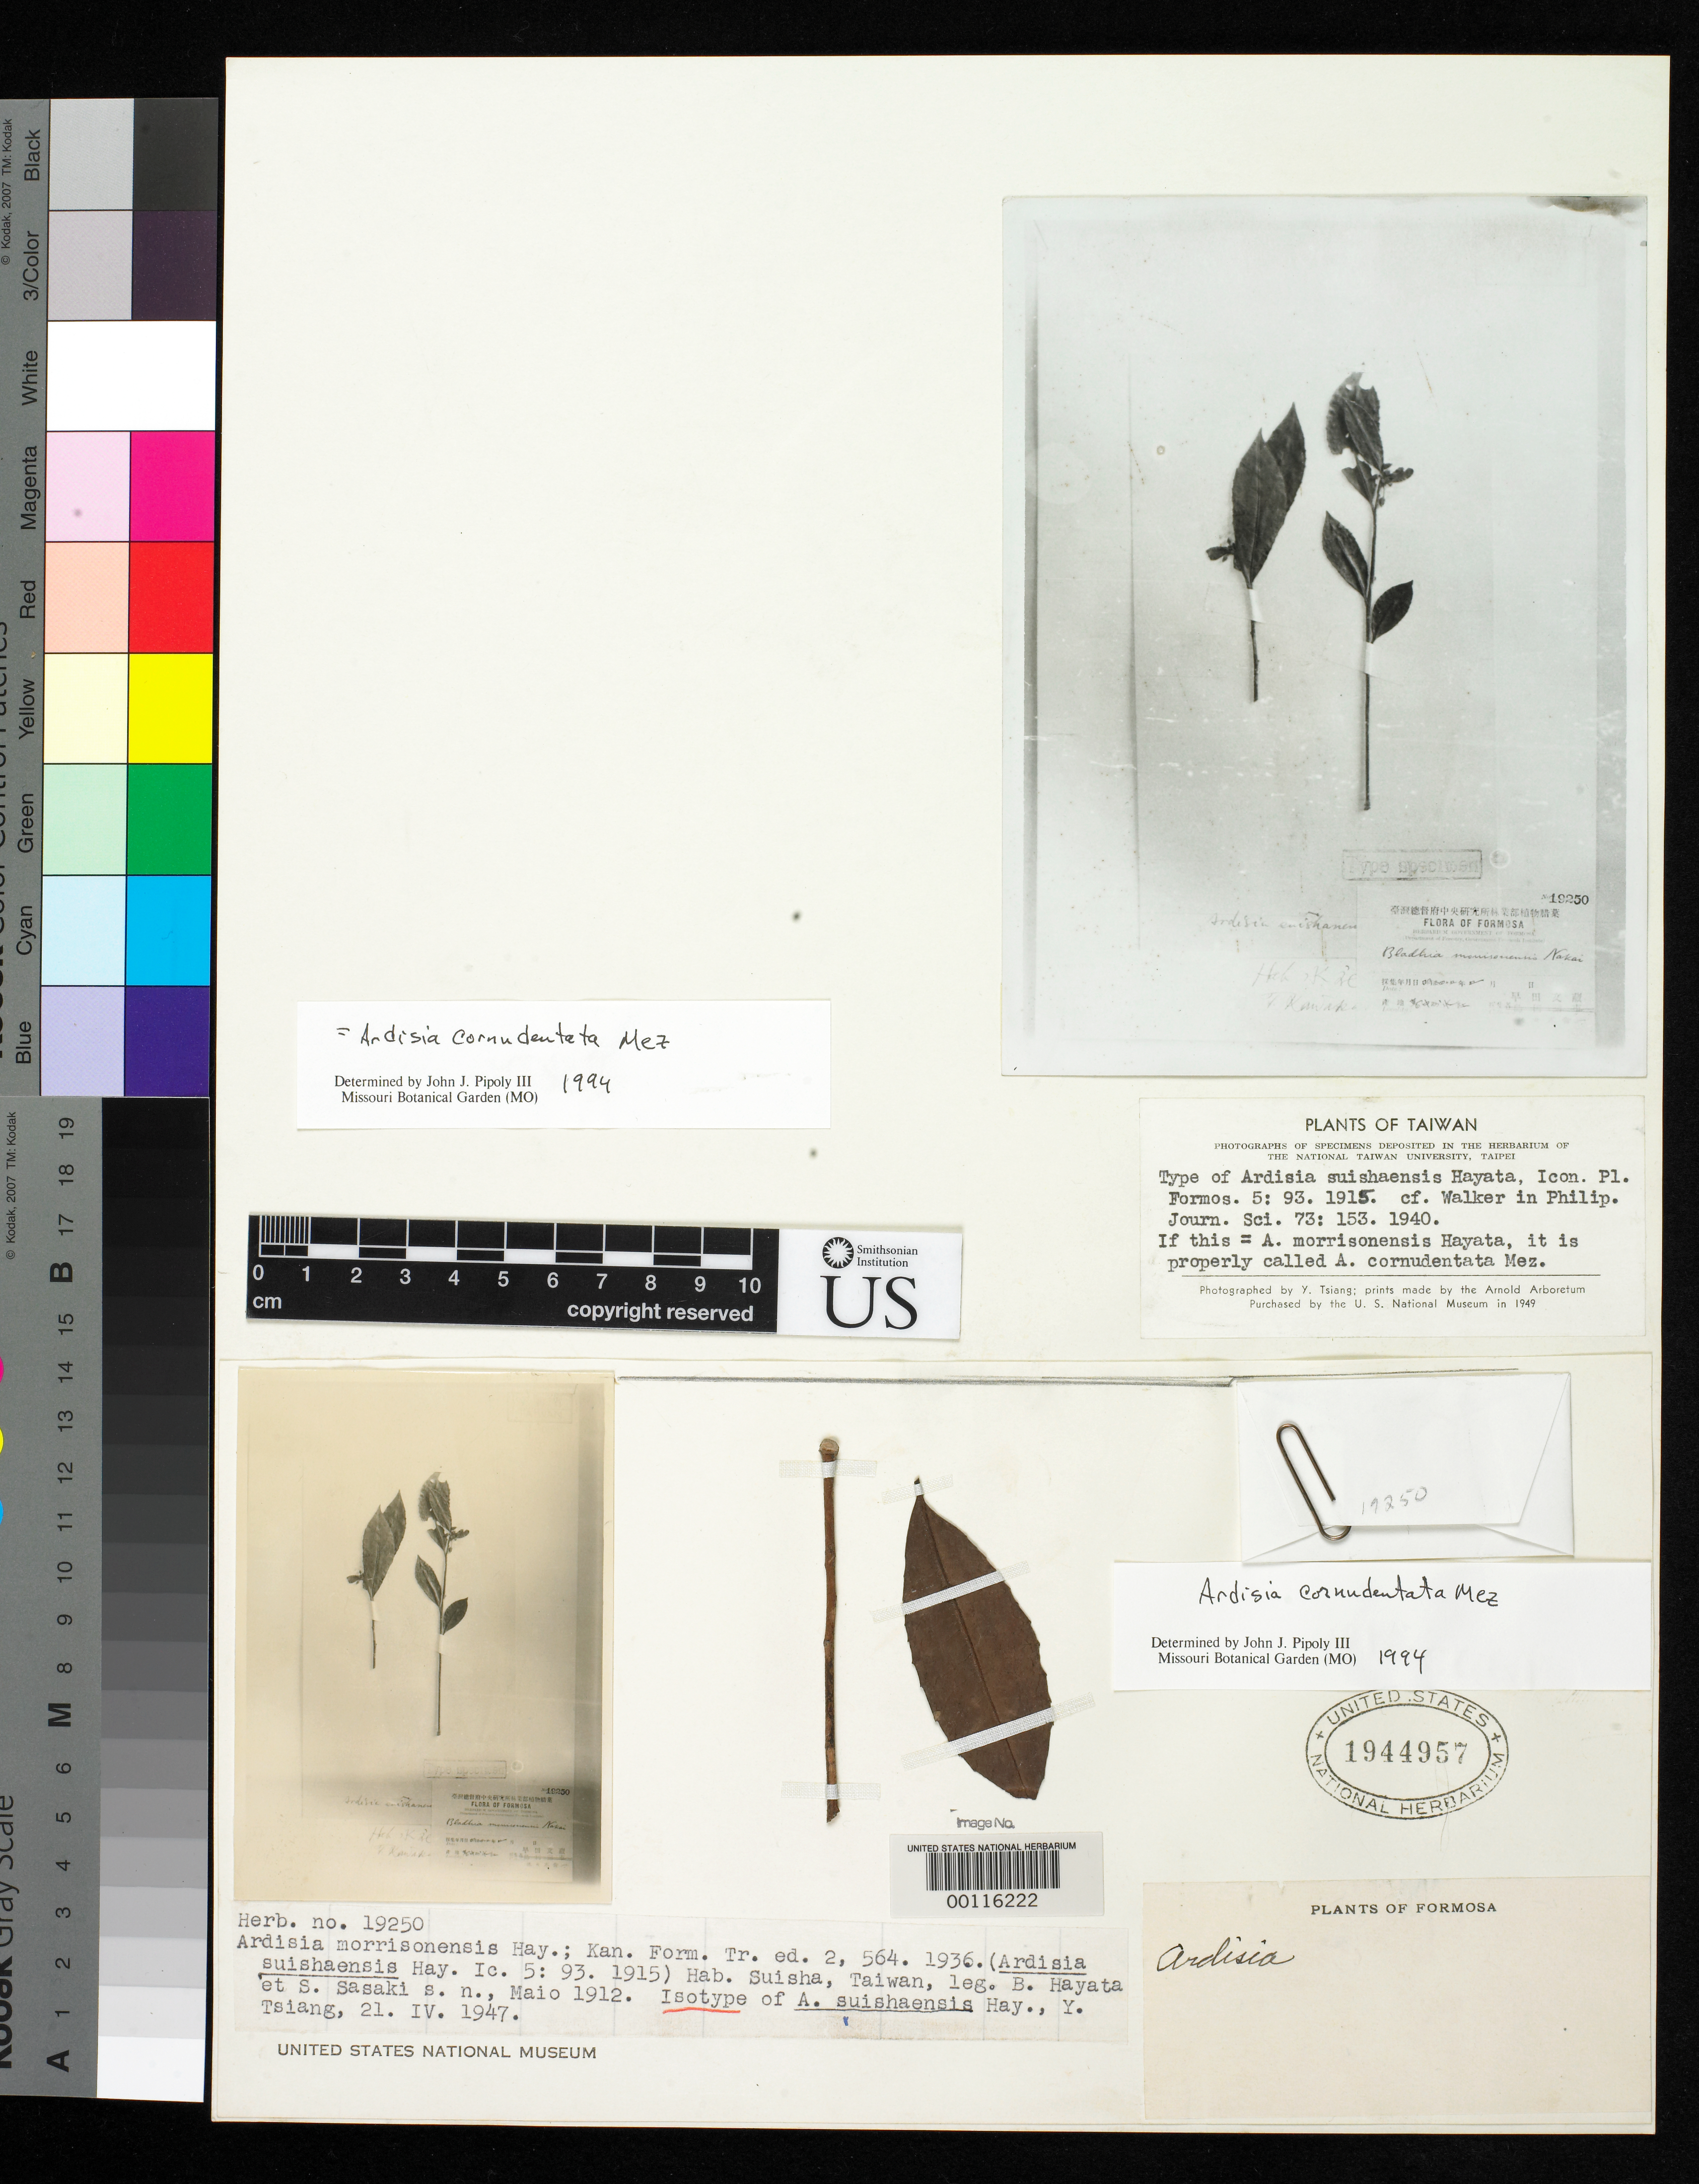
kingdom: Plantae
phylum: Tracheophyta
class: Magnoliopsida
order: Ericales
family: Primulaceae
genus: Ardisia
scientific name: Ardisia suishaensis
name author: Hayata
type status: Type Fragment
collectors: B. Hayata & S. Sasaki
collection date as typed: May 1912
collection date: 1912-05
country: Taiwan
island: Taiwan [Formosa]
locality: Suisha.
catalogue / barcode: US 1944957